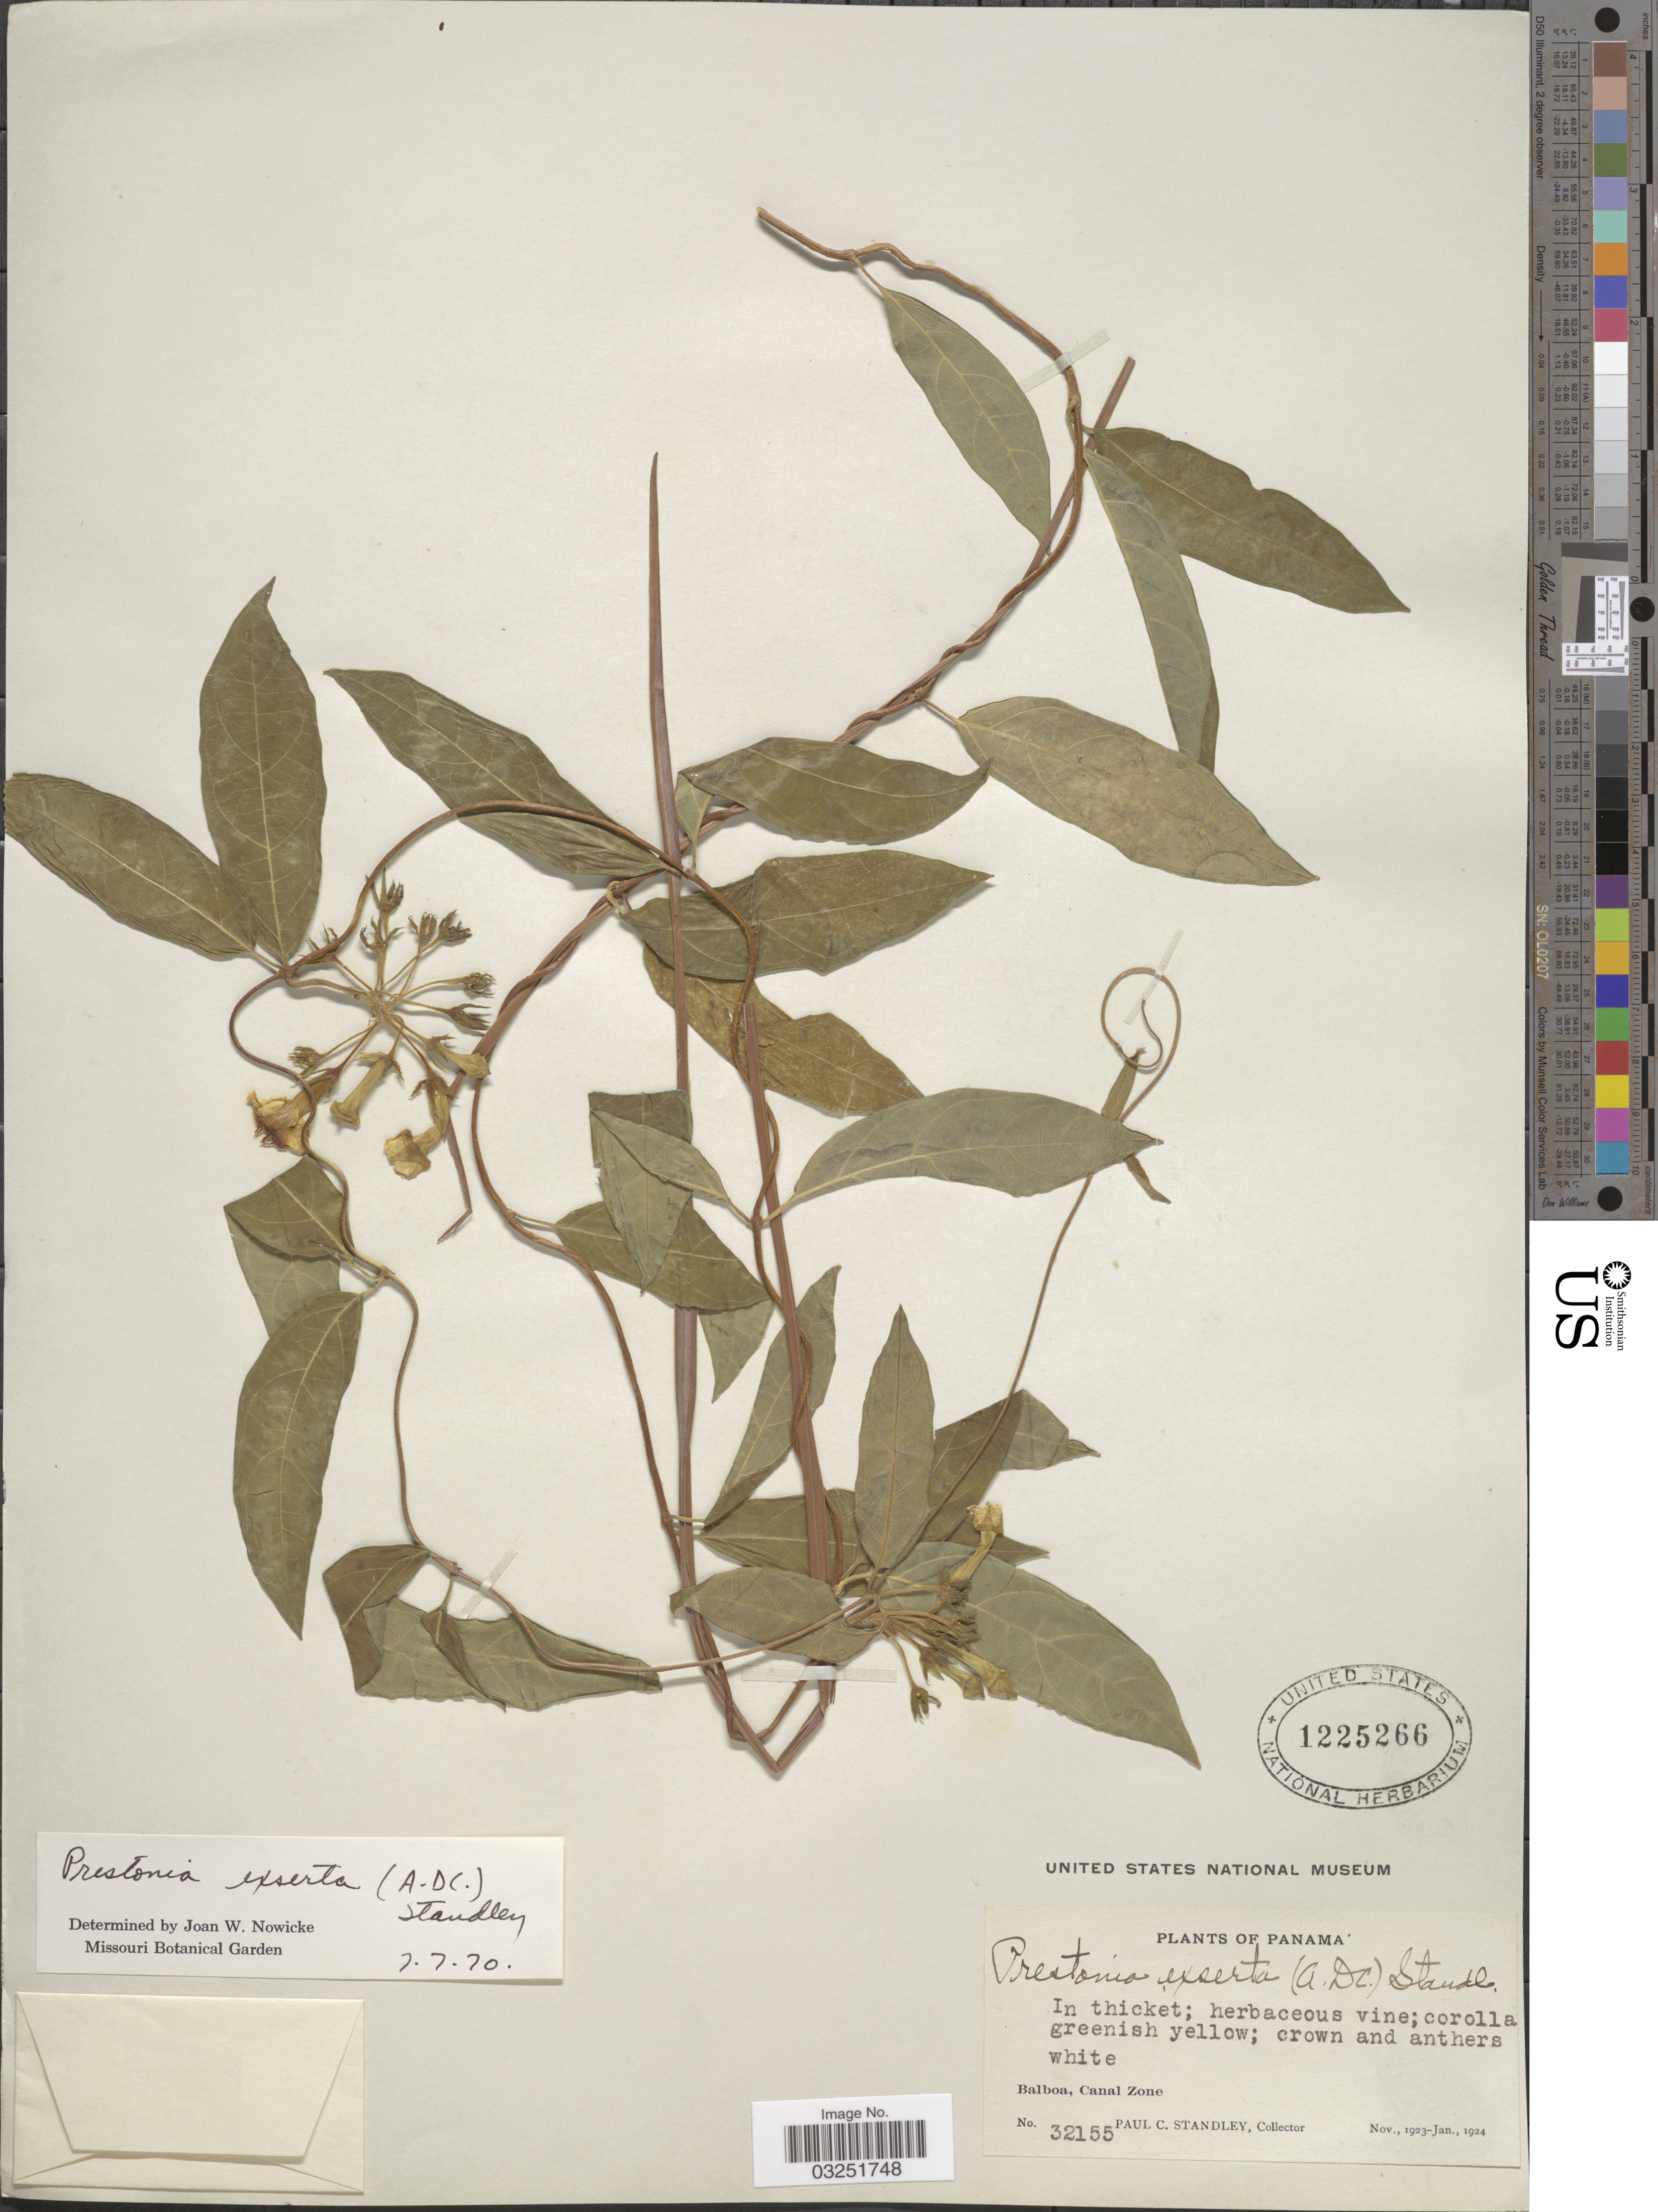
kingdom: Plantae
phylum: Tracheophyta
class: Magnoliopsida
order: Gentianales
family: Apocynaceae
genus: Prestonia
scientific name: Prestonia exserta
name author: (A. DC.) Standl.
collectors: P. C. Standley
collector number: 32155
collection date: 1923-11/1924-01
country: Panama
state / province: Colón / Panamá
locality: Balboa, Canal Zone.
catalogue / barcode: US 1225266